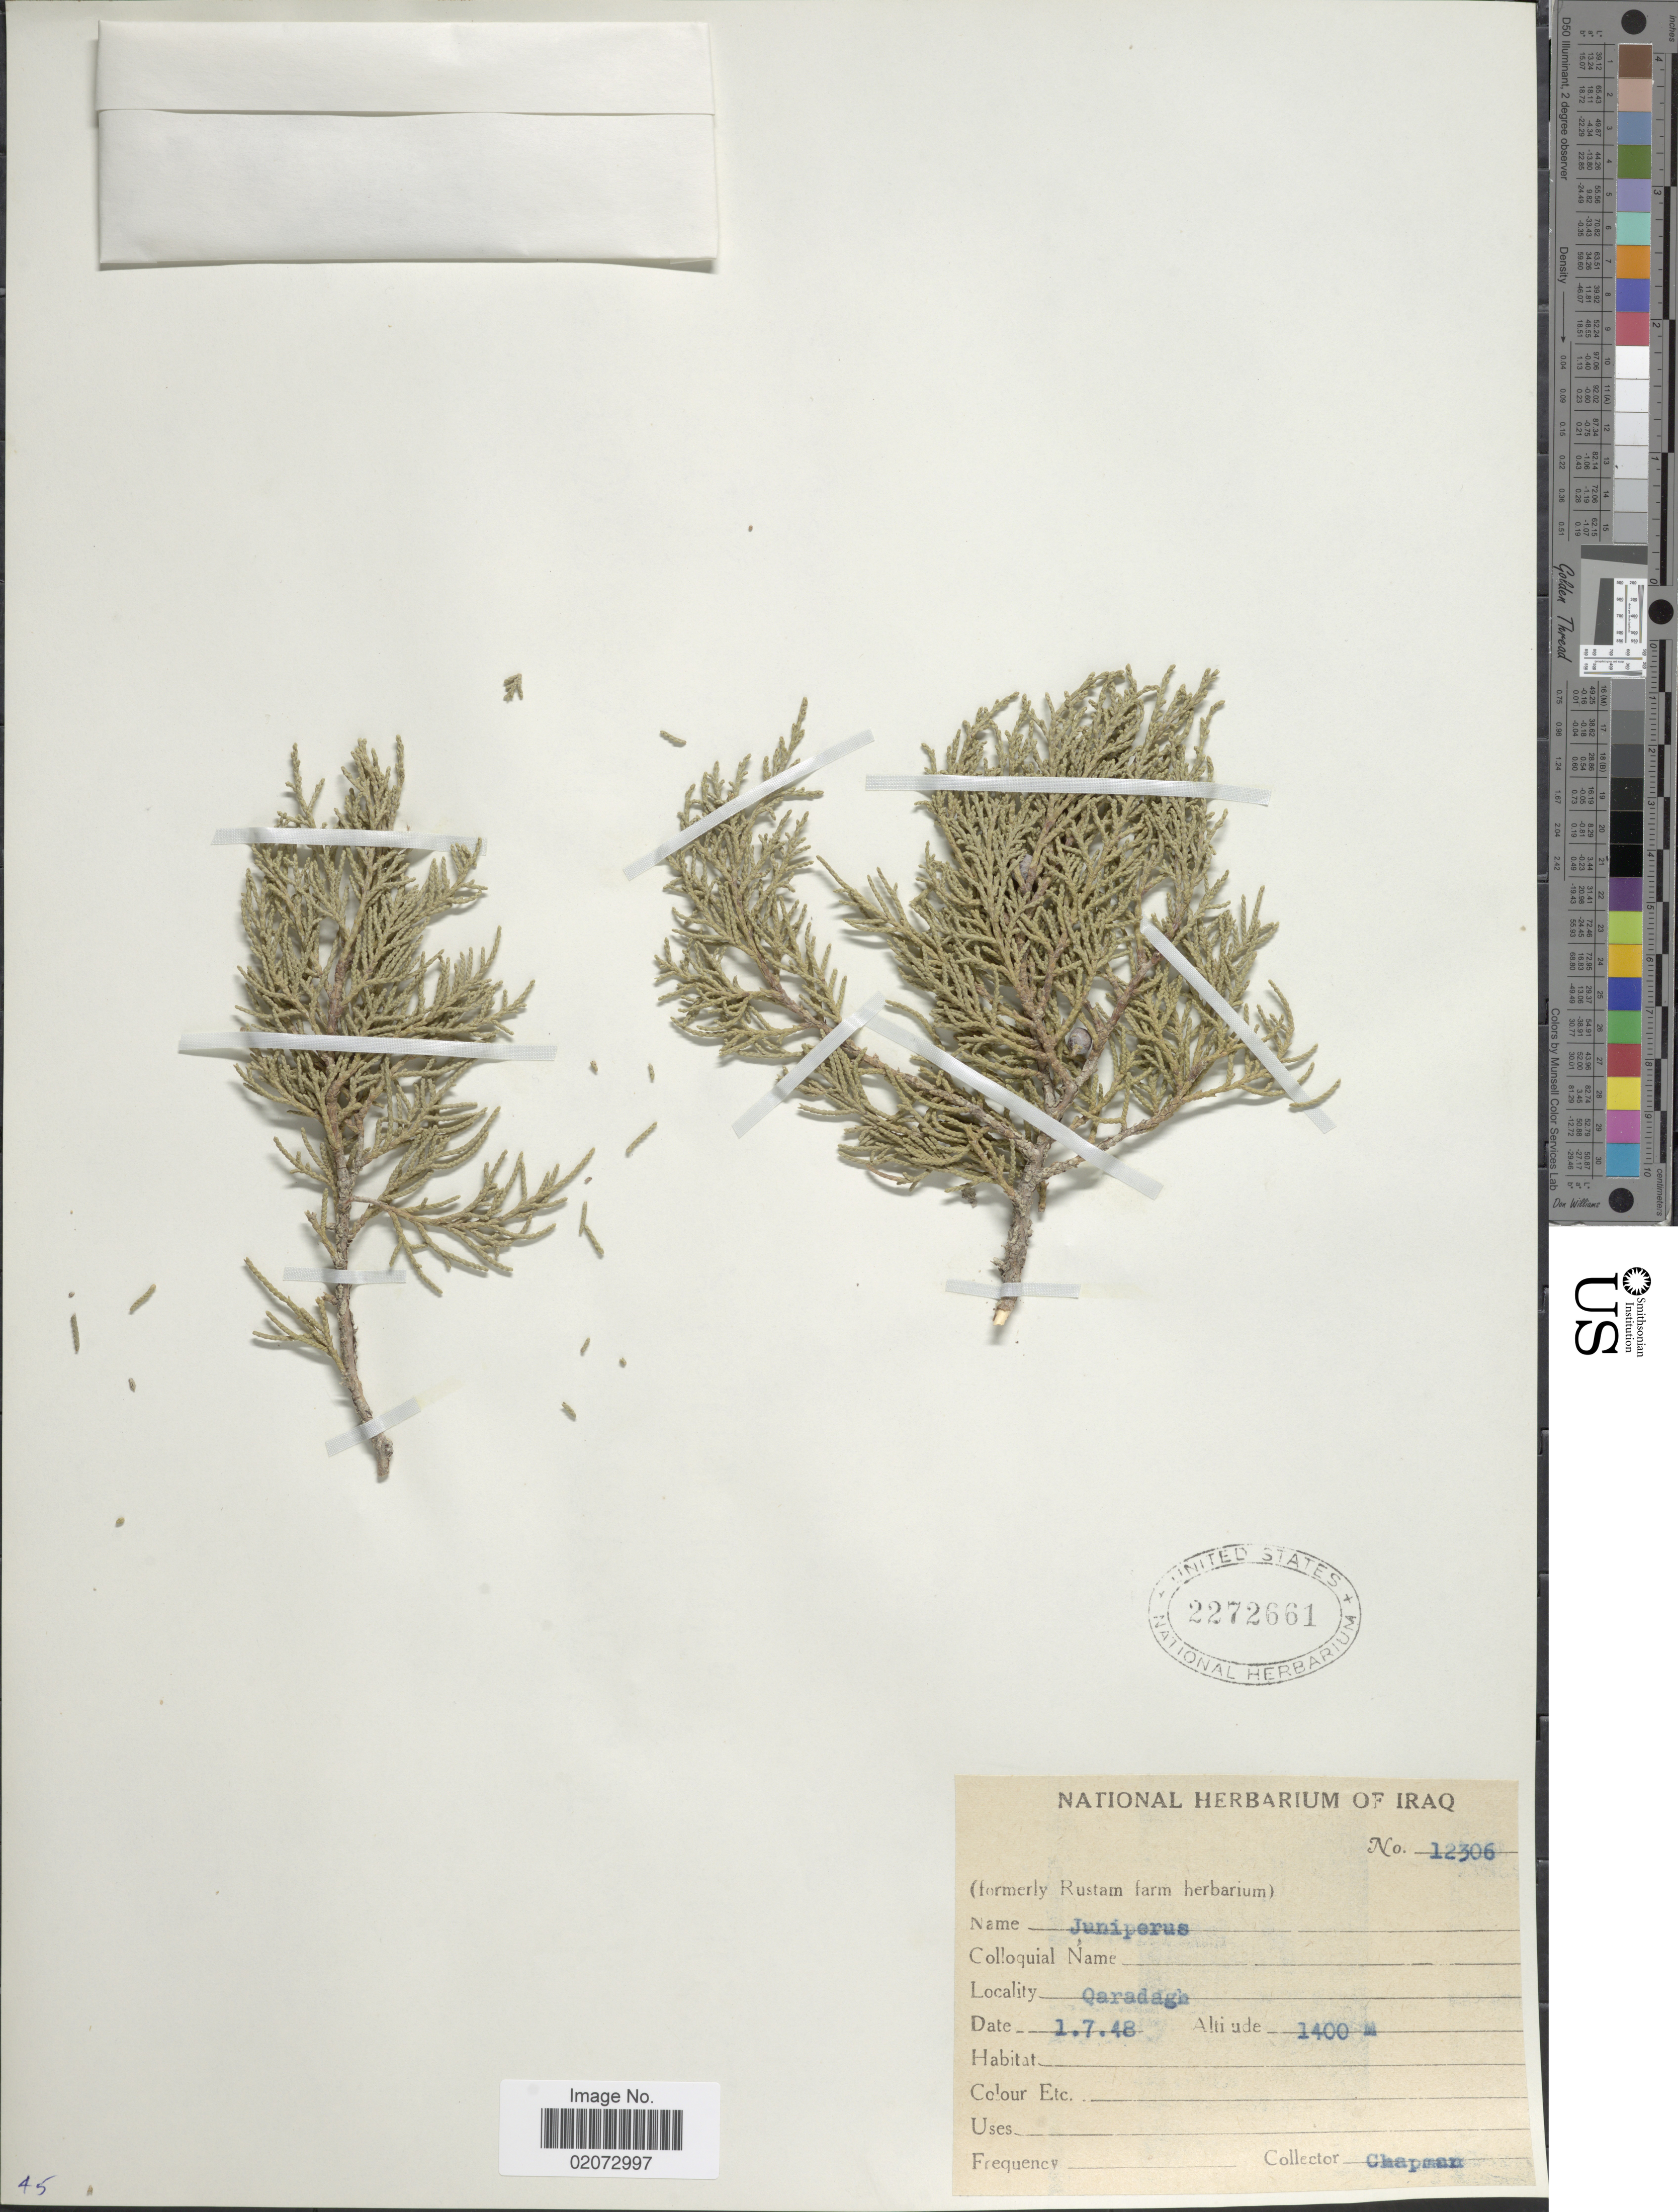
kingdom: Plantae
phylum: Tracheophyta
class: Pinopsida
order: Pinales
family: Cupressaceae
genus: Juniperus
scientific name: Juniperus sp.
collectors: A. Chapman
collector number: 12306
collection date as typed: Transcribed d/m/y: 1/7/48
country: Iraq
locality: Qaradagh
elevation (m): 1400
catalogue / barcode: US 2272661